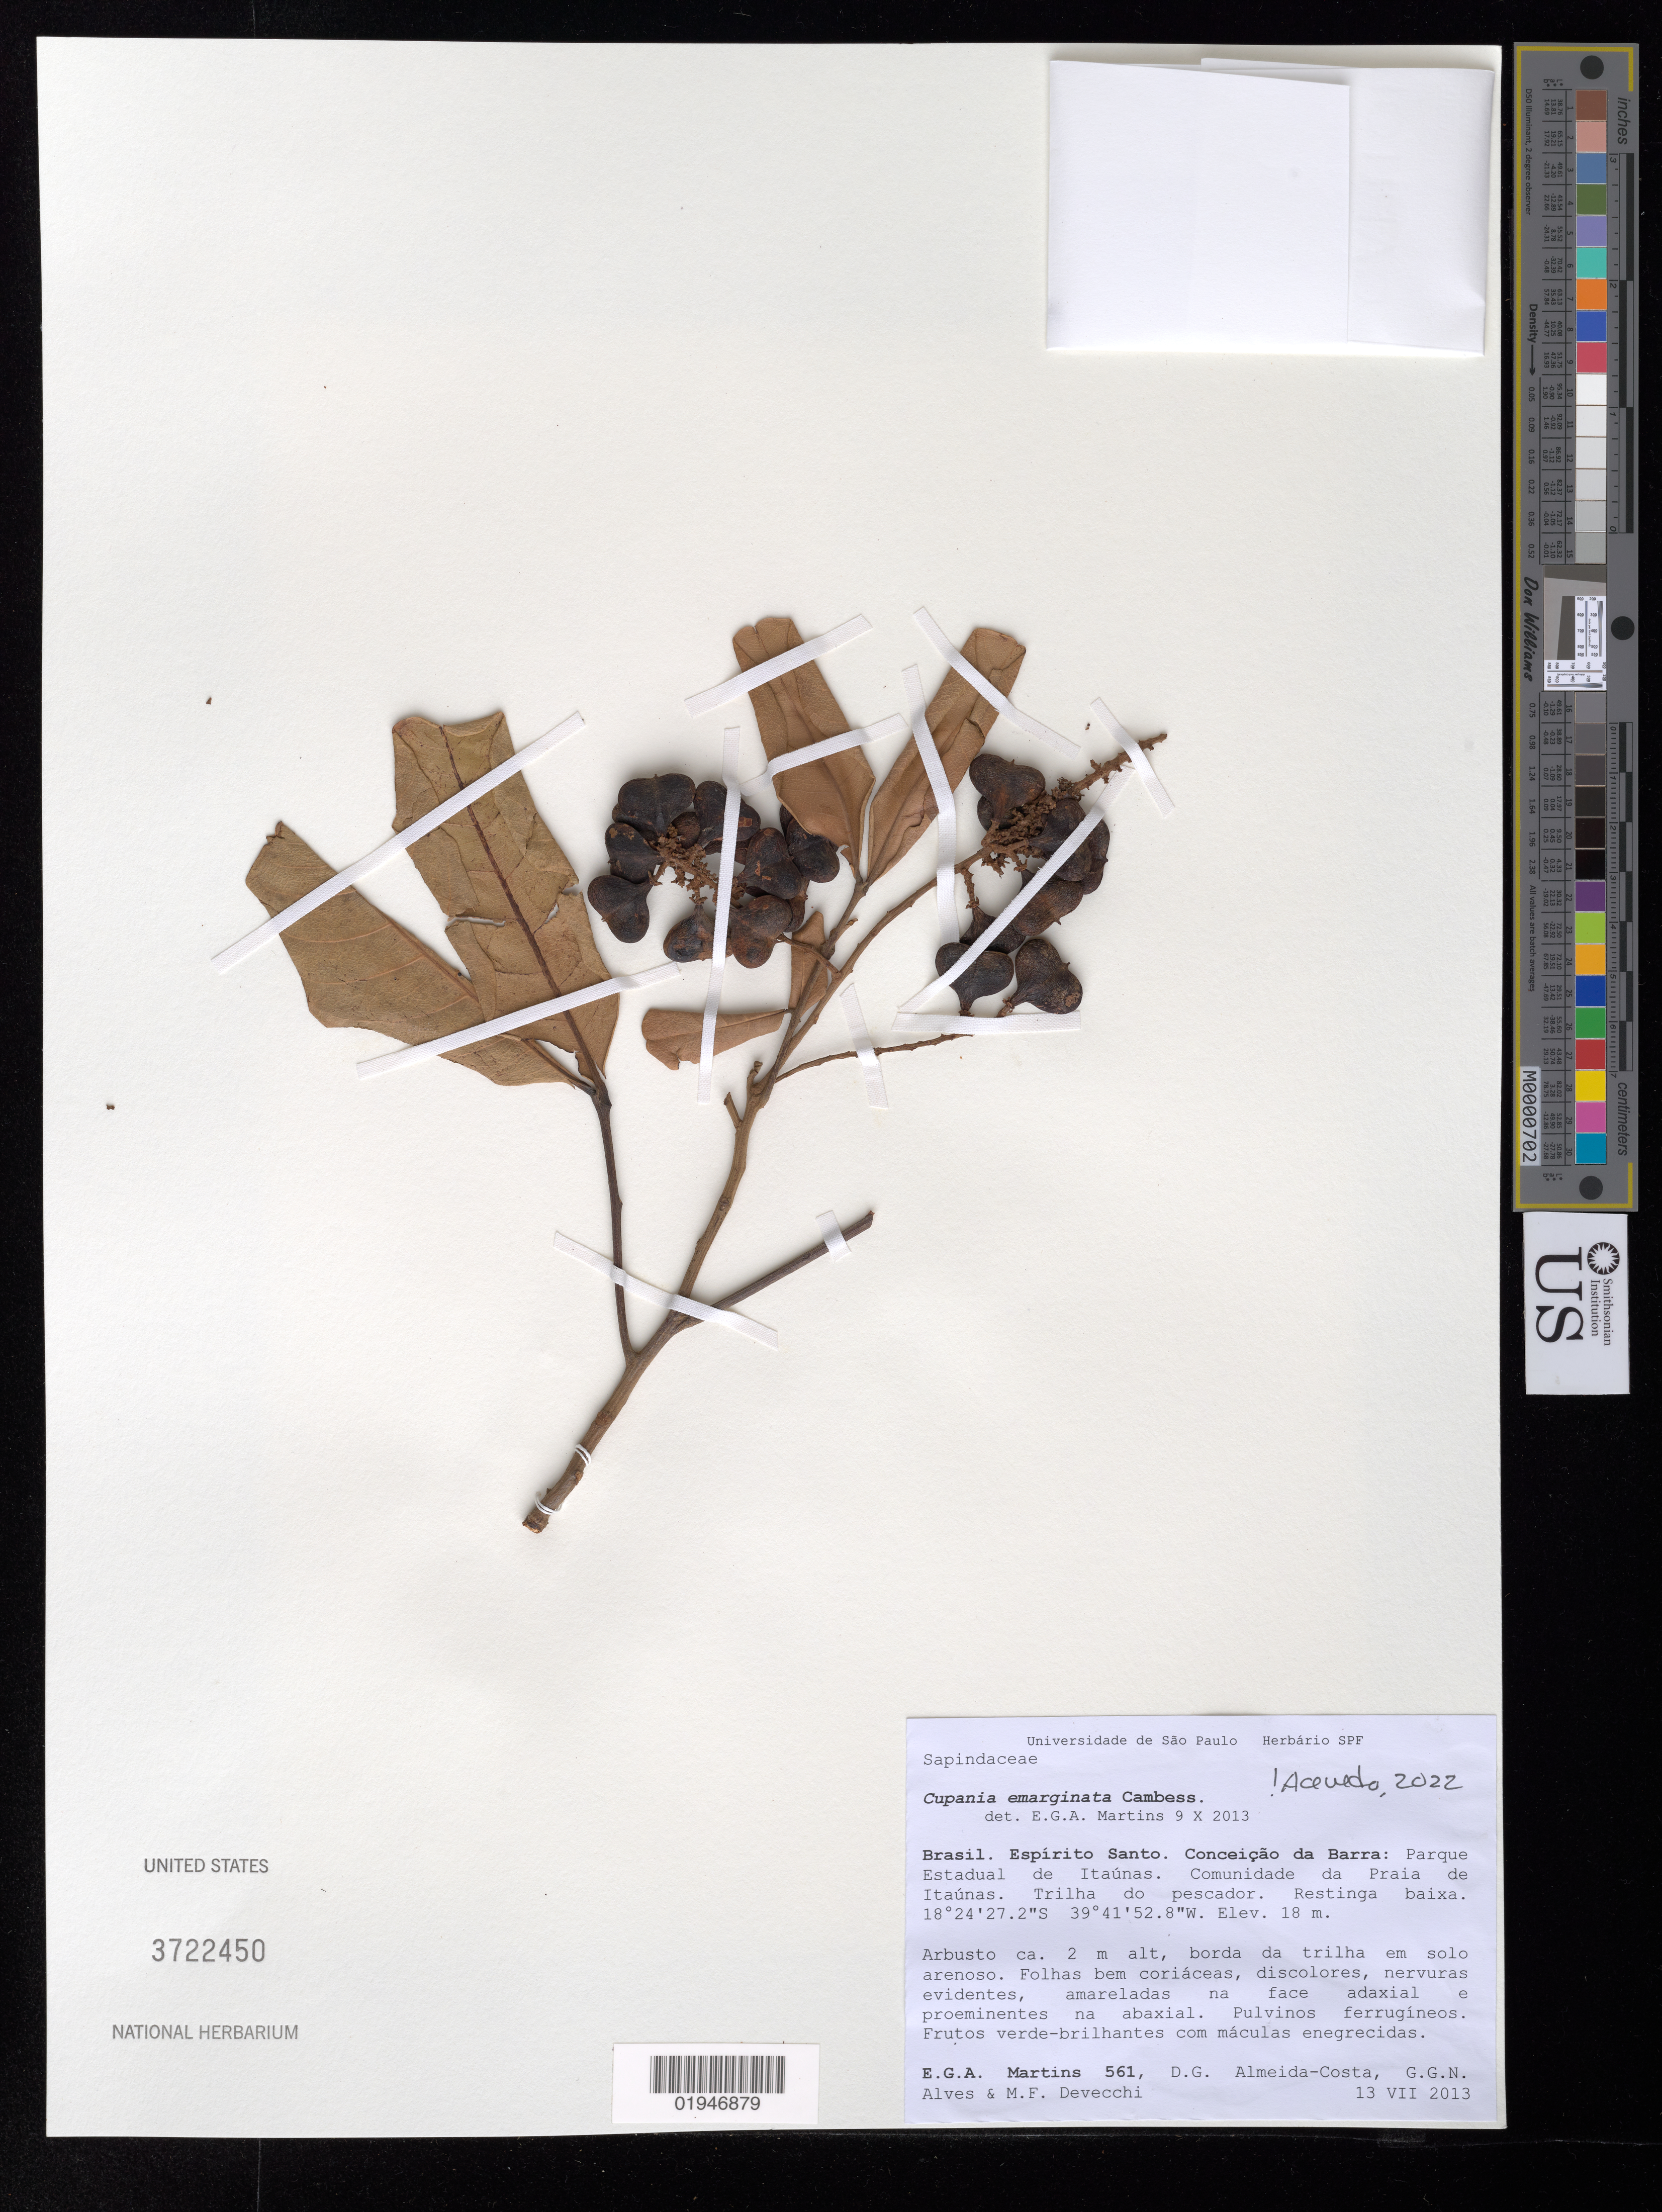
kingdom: Plantae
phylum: Tracheophyta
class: Magnoliopsida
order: Sapindales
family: Sapindaceae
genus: Cupania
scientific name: Cupania emarginata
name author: Cambess.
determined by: Martins, E. G,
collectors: E. Martins, D. Almeida-Costa, G. Alves & M. Devecchi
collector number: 561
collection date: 2013-07-13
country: Brazil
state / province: Espirito Santo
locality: Conceição da Barra. Parque Estadual de Itaúnas. Comunidade da Praia de Itaúnas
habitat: Trilha do pescador. Restinga baixa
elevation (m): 18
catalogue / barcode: US 3722450